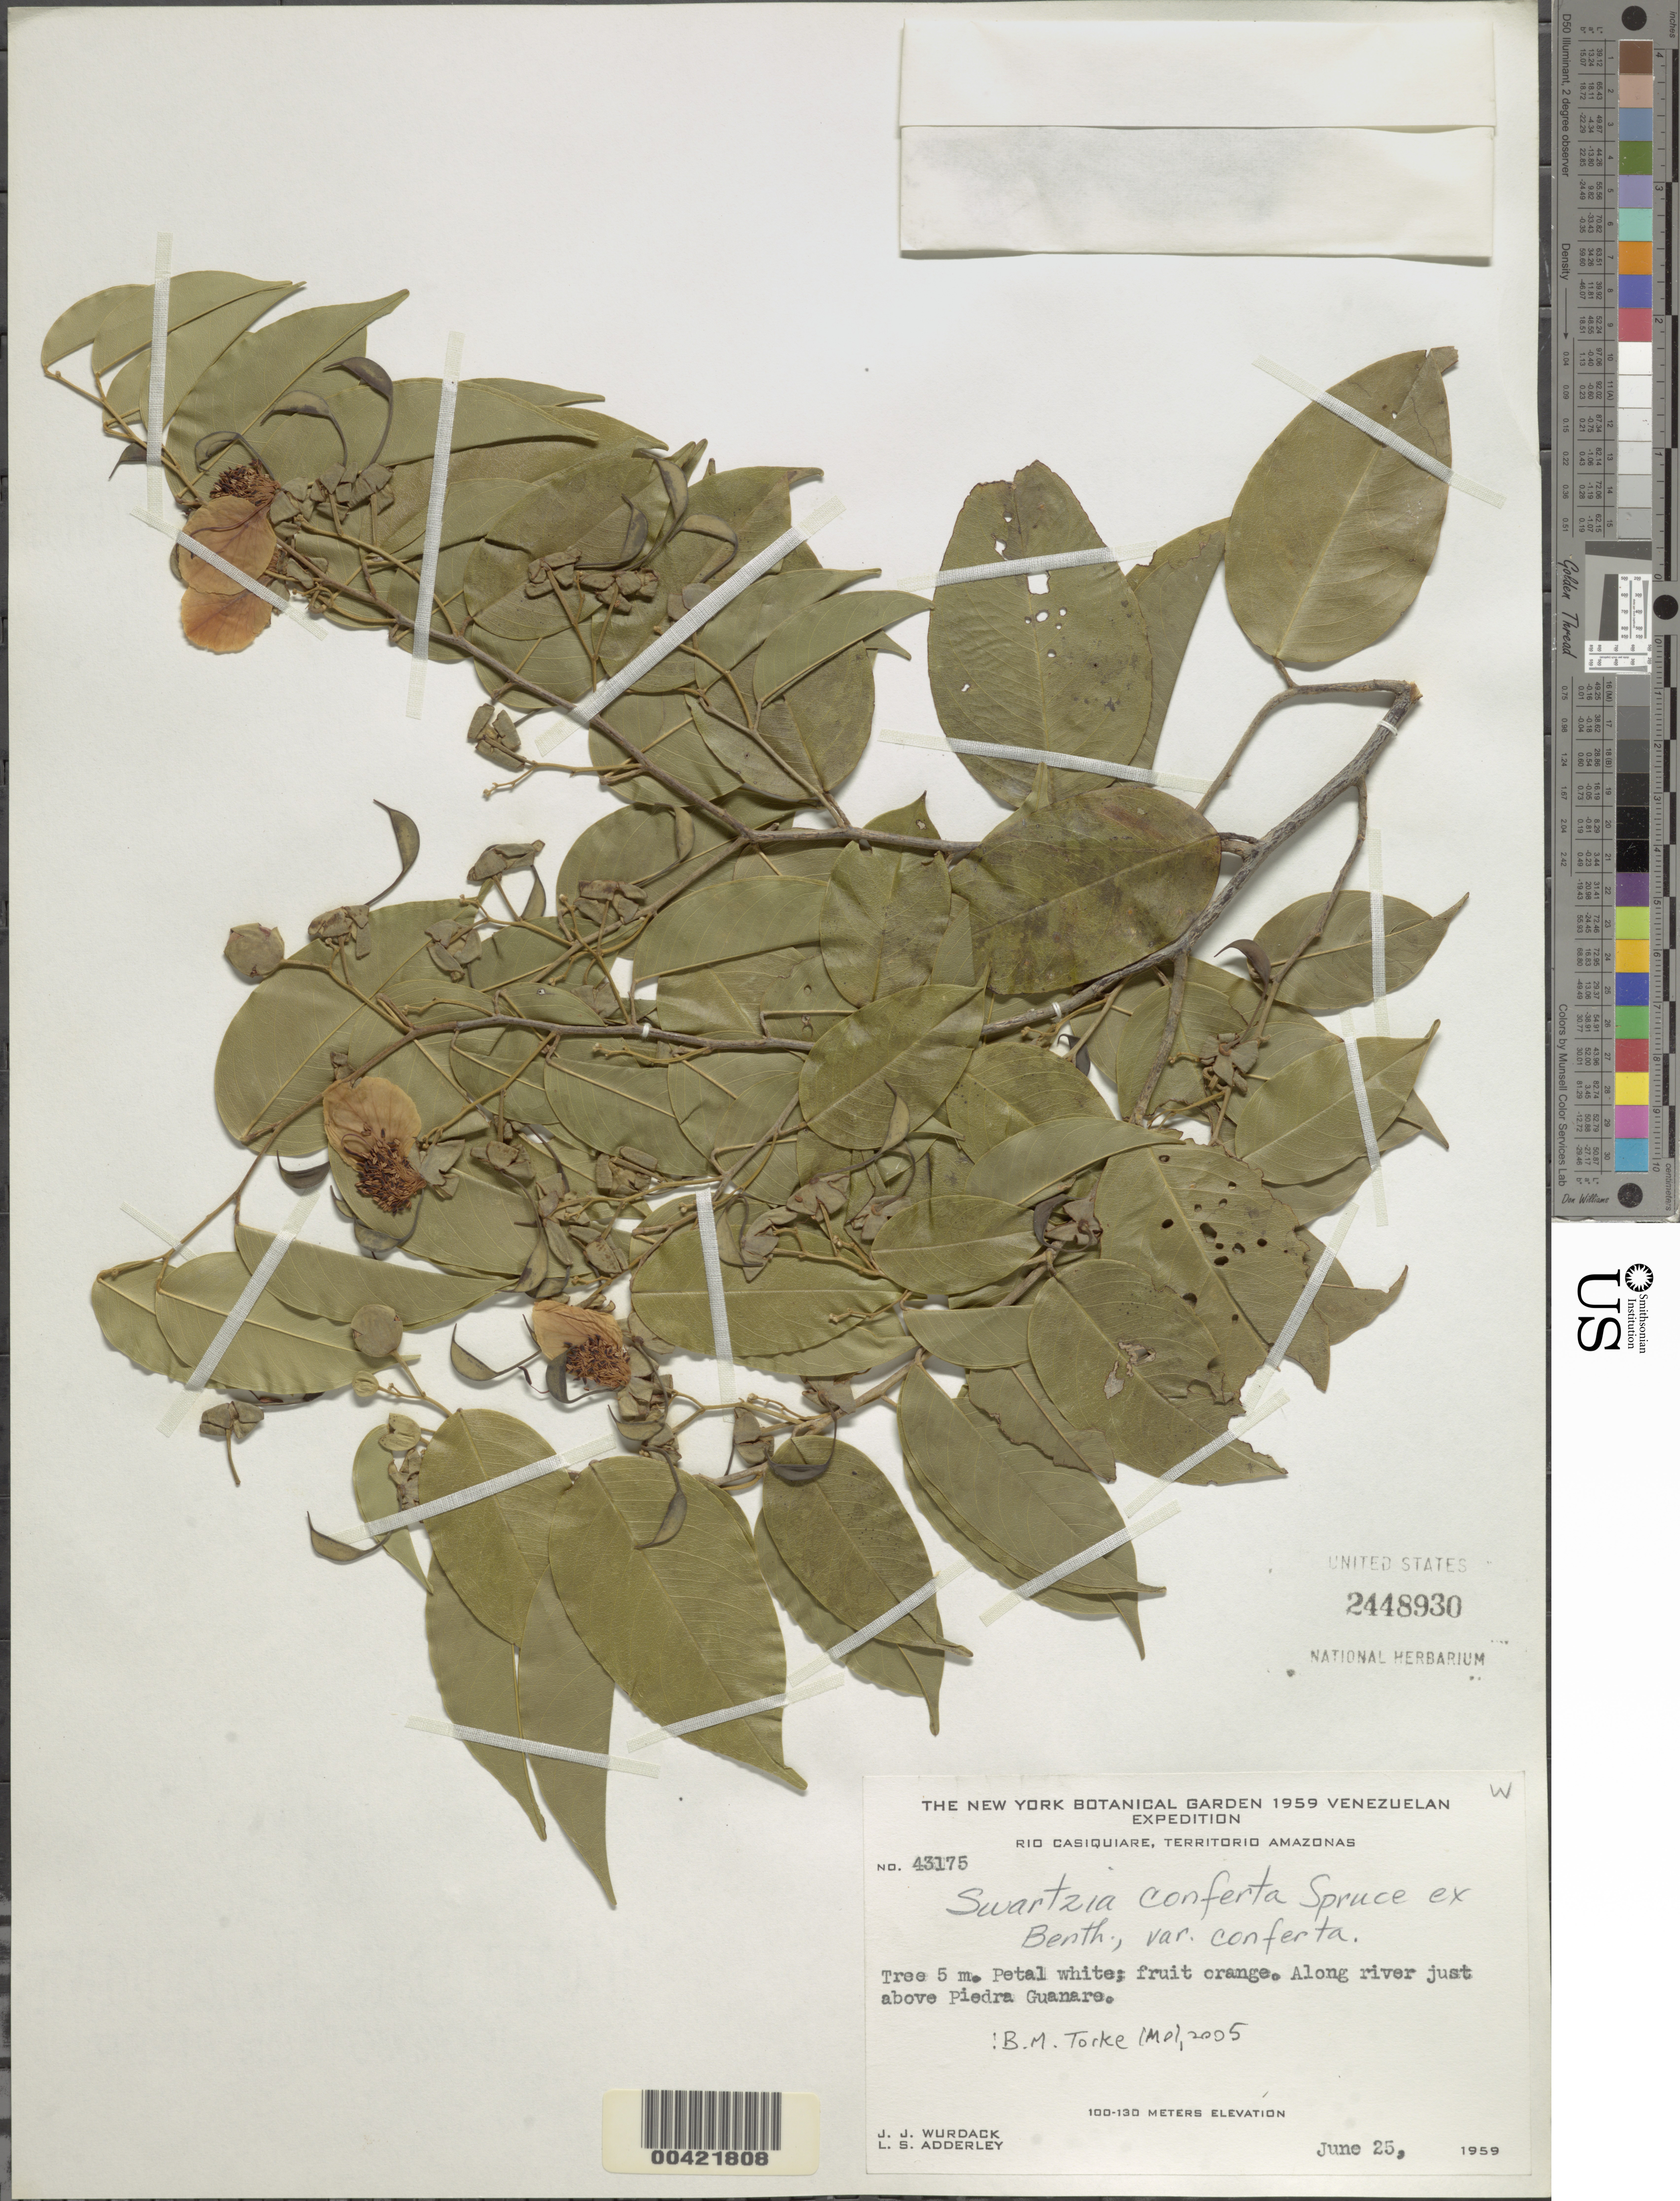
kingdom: Plantae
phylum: Tracheophyta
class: Magnoliopsida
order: Fabales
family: Fabaceae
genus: Swartzia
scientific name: Swartzia conferta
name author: Spruce ex Benth. in Mart.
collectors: J. J. Wurdack & L. S. Adderley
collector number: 43175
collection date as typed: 25 Jun 1959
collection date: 1959-06-25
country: Venezuela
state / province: Amazonas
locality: Just above Piedra Guanare, along river, Rio Casiquiare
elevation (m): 100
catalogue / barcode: US 2448930